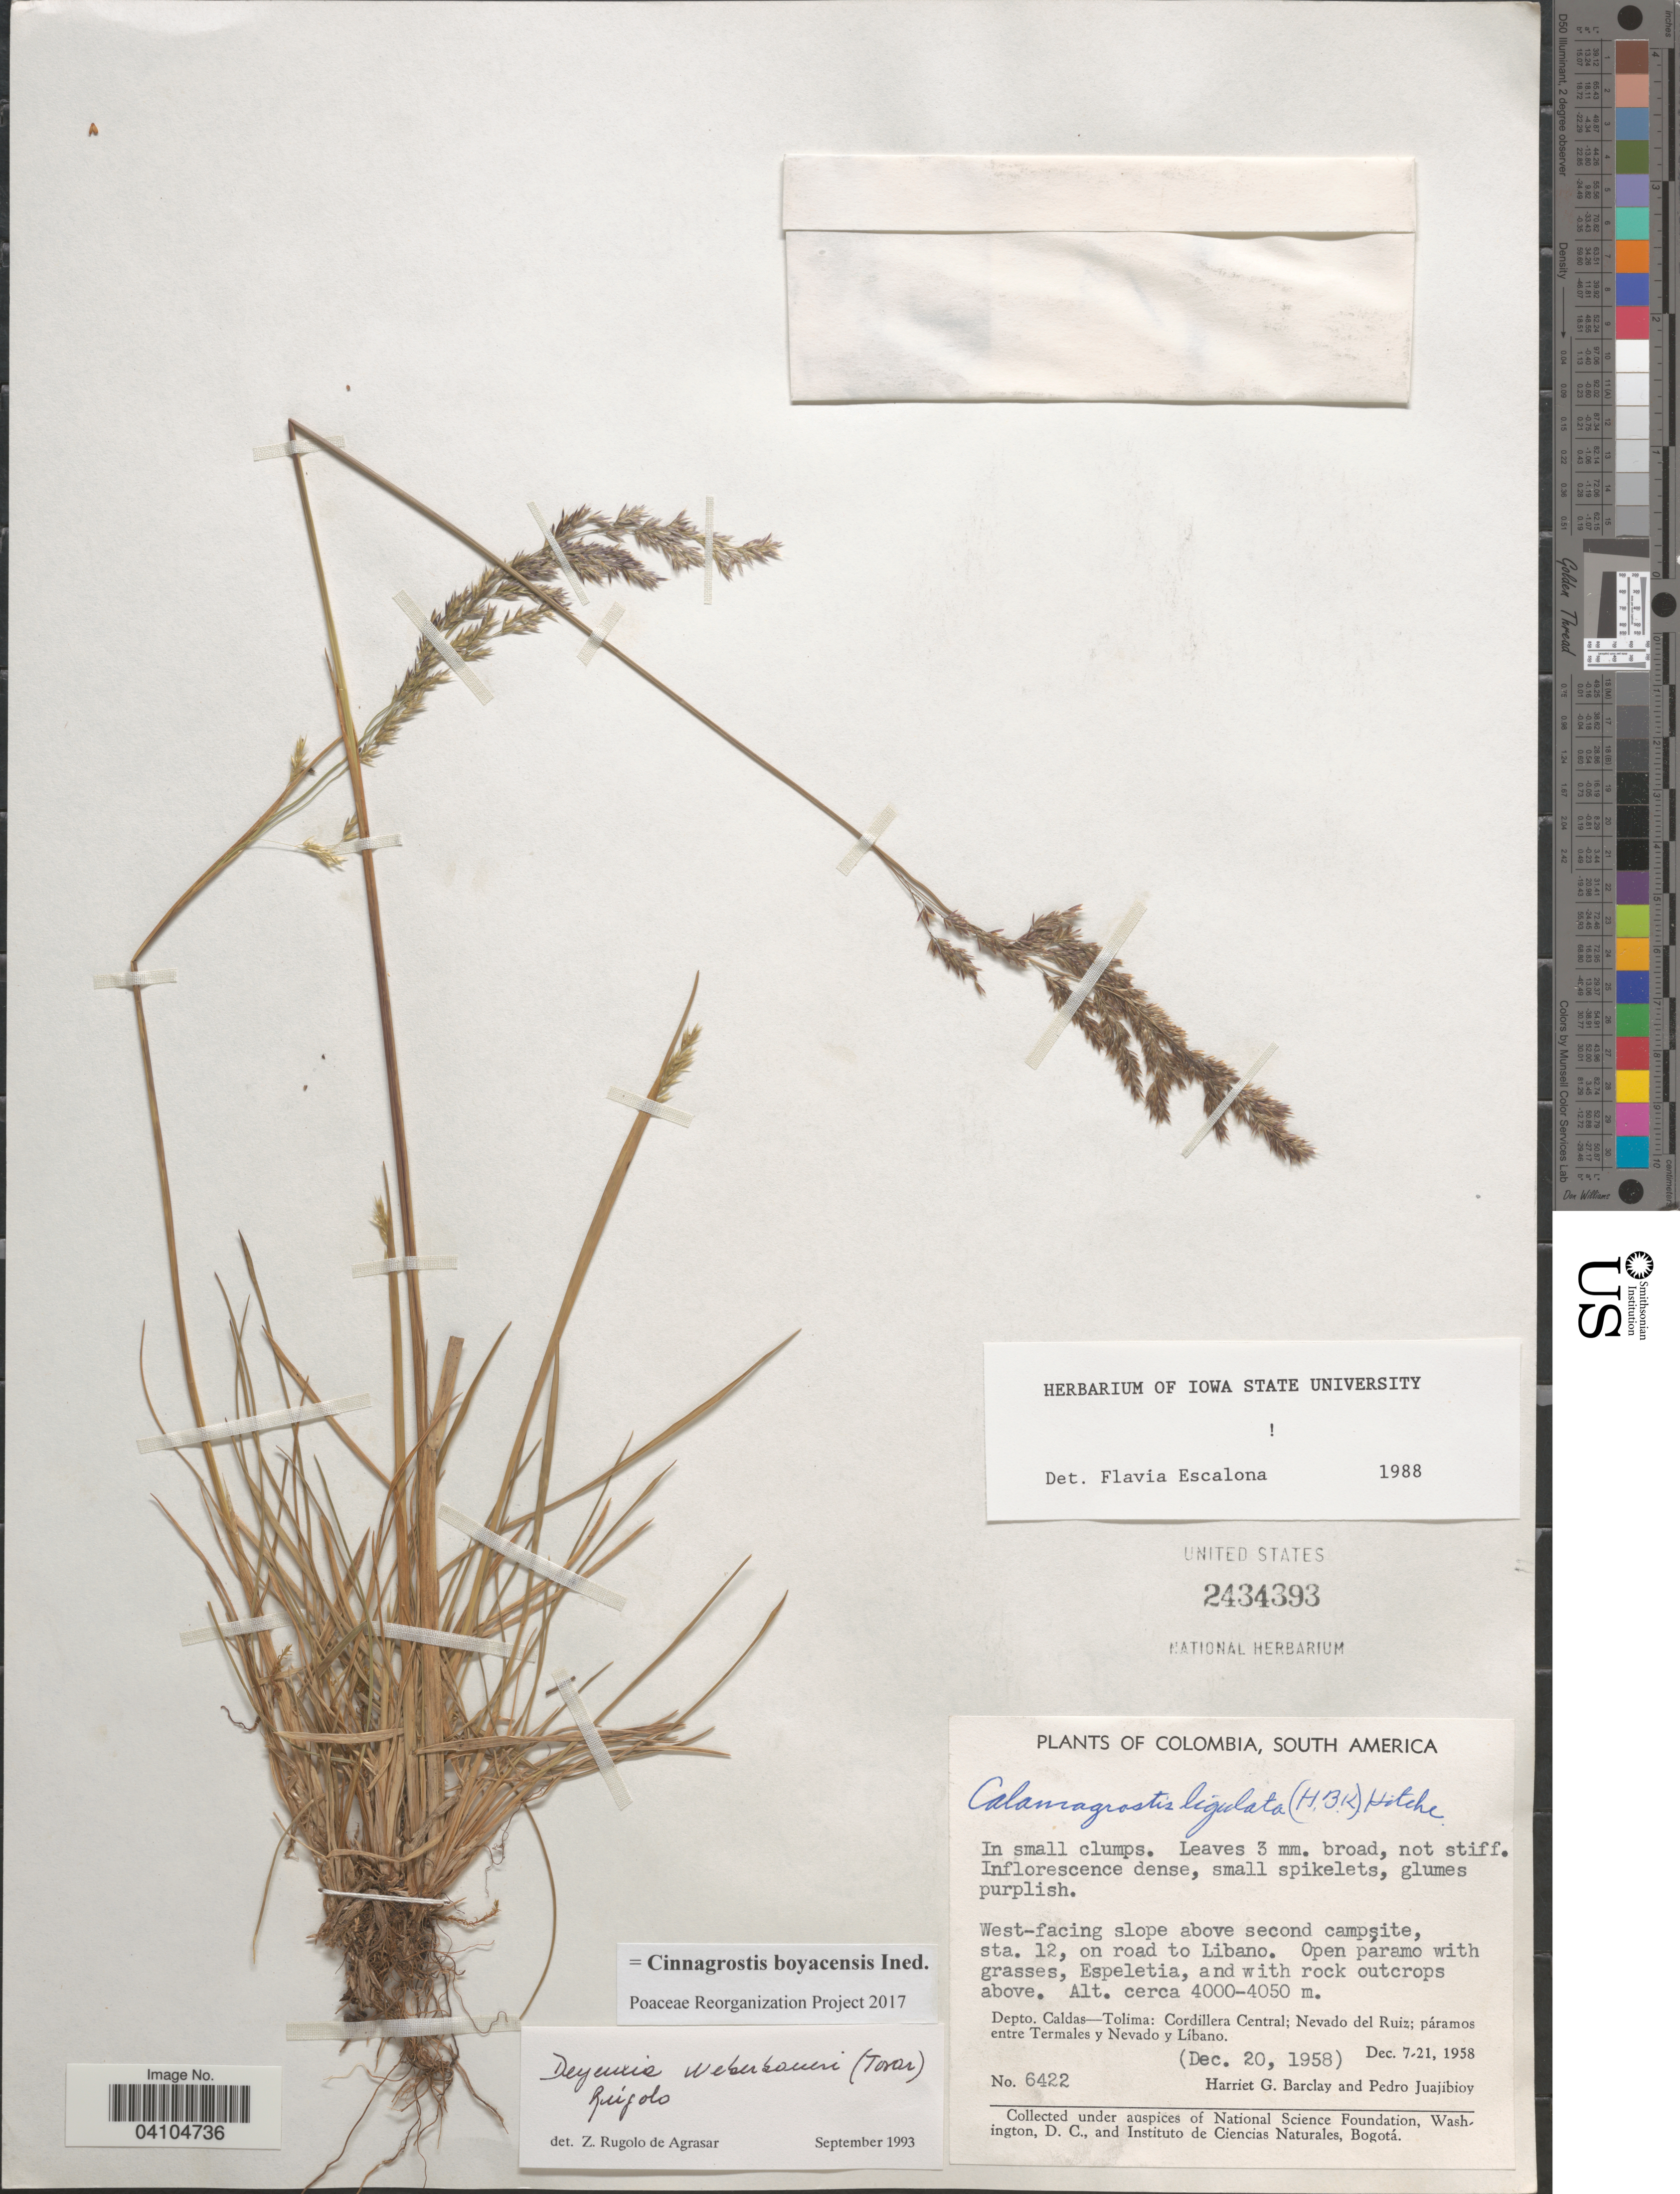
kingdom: Plantae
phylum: Tracheophyta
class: Liliopsida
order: Poales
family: Poaceae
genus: Deschampsia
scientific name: Deschampsia boyacensis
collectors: H. G. Barclay & P. Juajibioy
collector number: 6422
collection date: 1958-12-20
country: Colombia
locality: West-facing slope above second campsite, sta. 12, on road to Libano. Depto. Caldas-Tolima: Cordillera Central; Nevado del Ruiz; páramos entre Termales y Nevado y Líbano.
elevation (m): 4000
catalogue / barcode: US 2434393